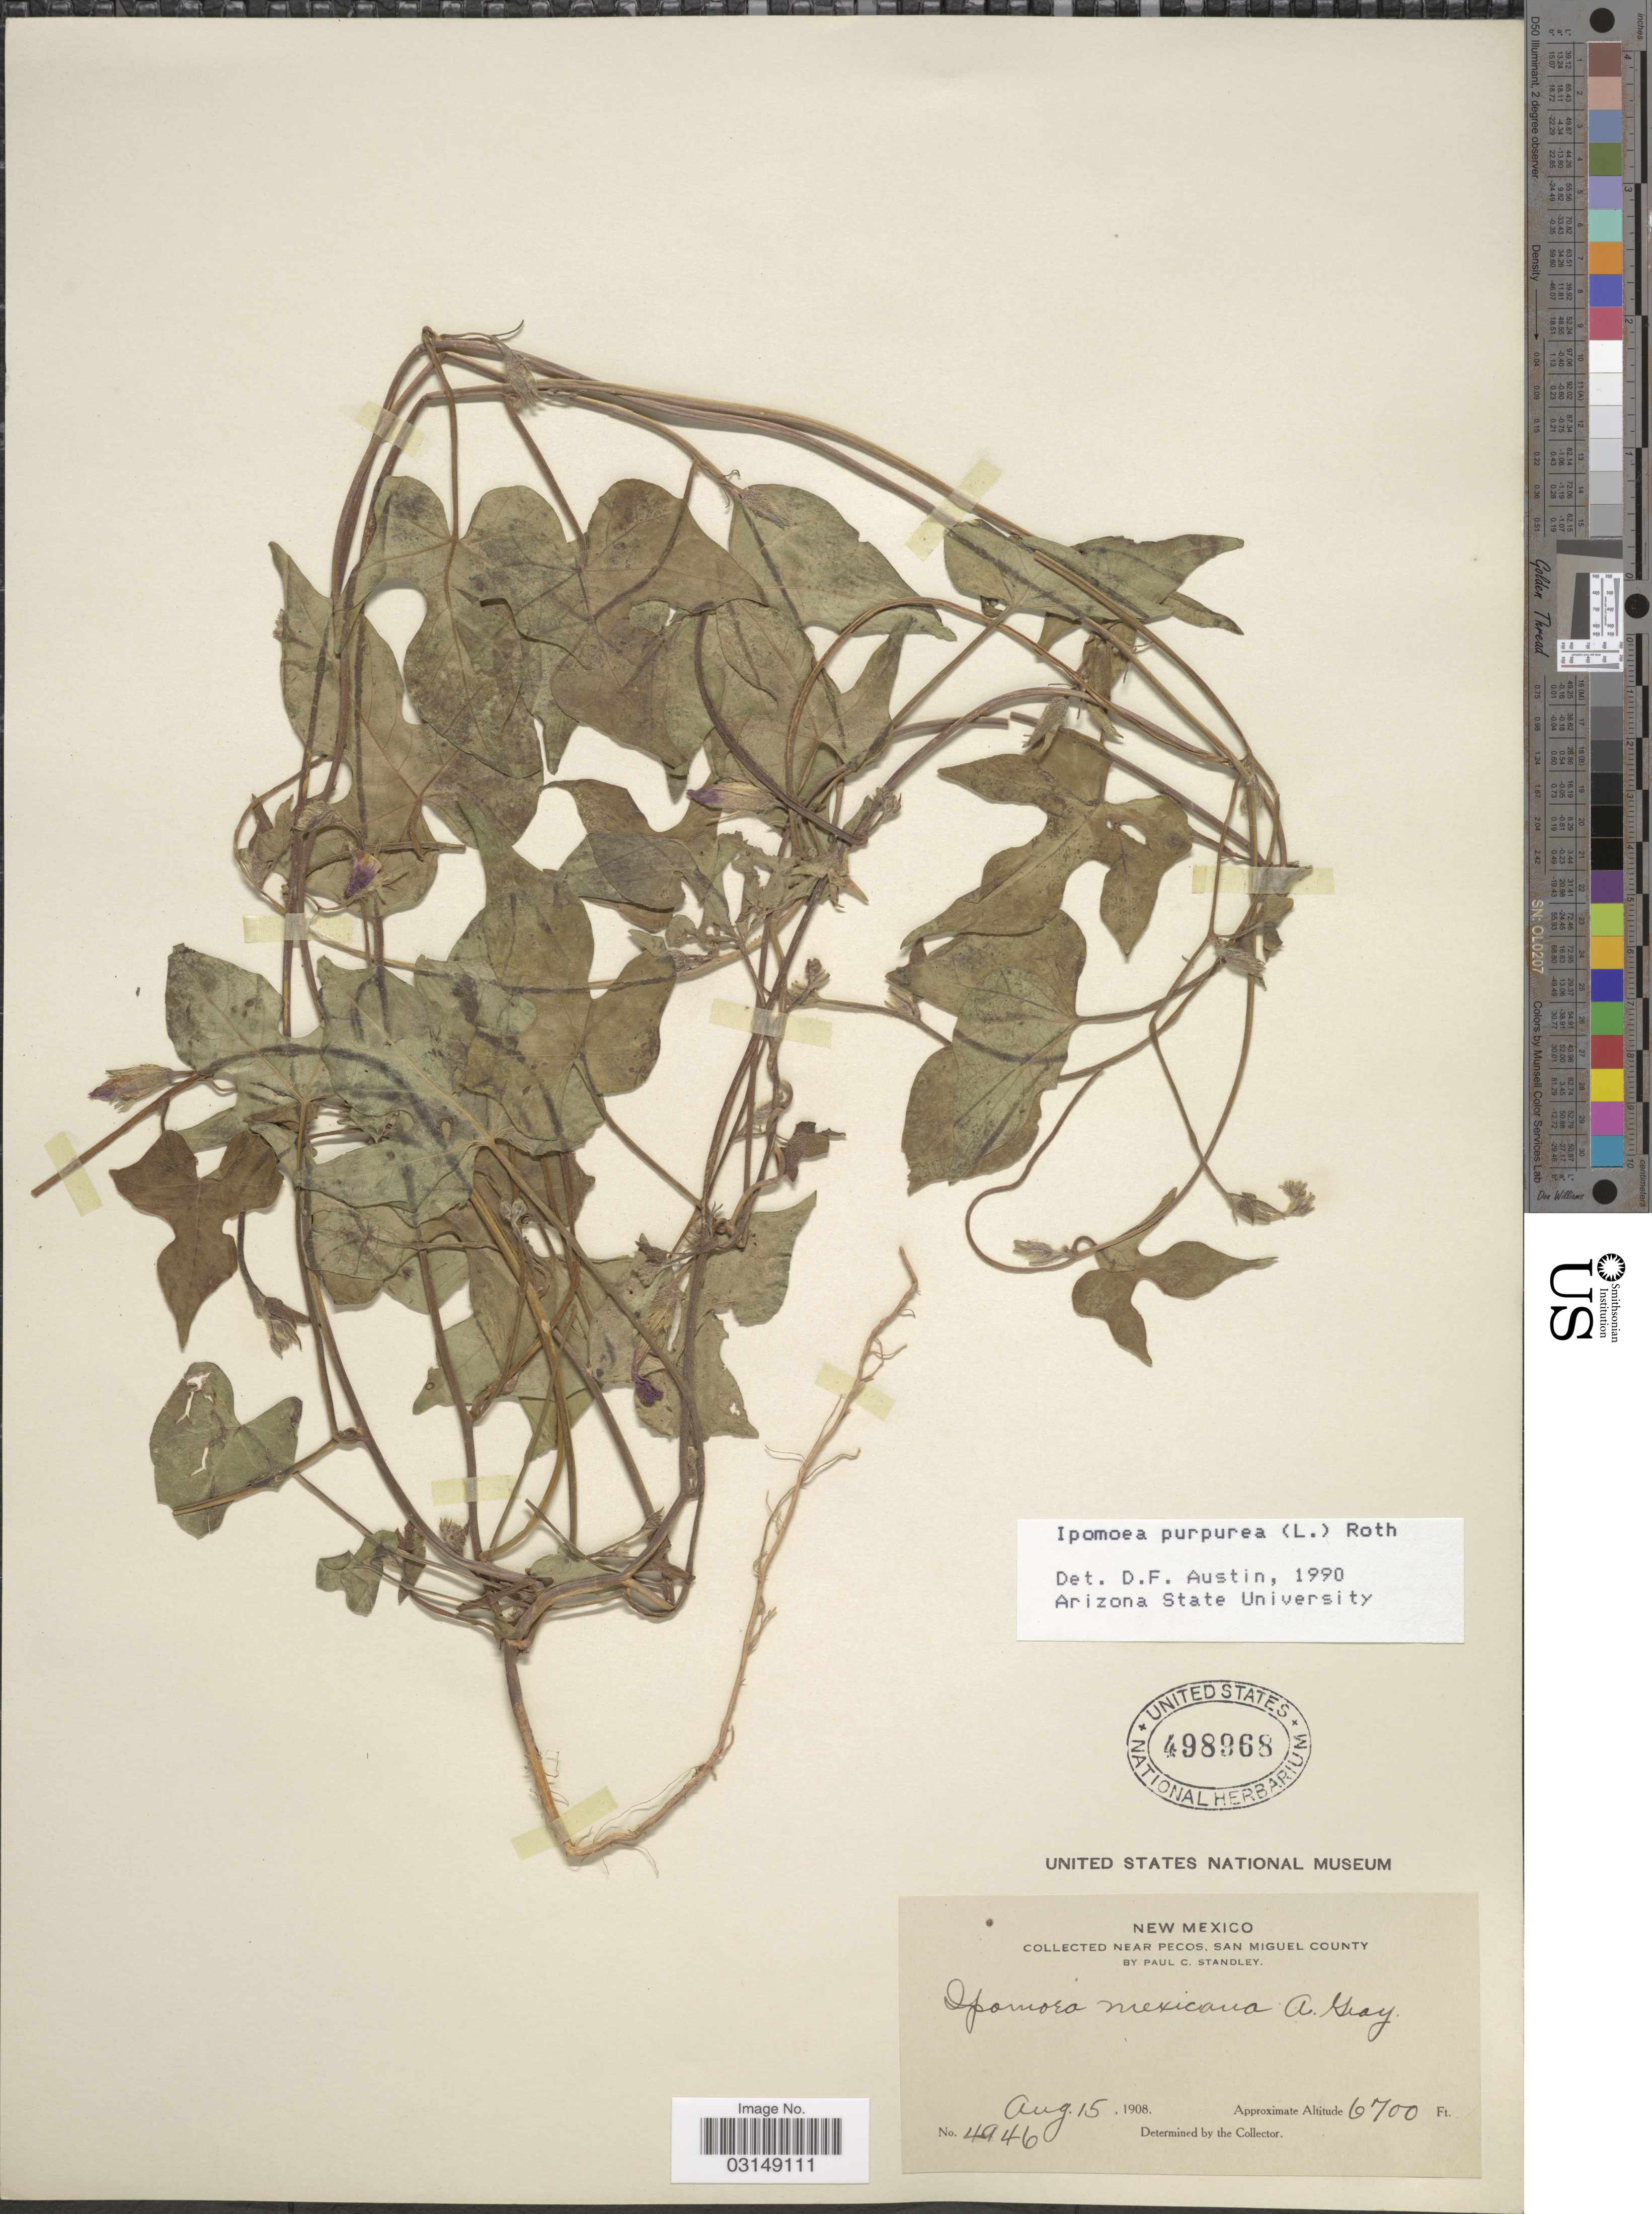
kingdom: Plantae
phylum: Tracheophyta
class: Magnoliopsida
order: Solanales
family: Convolvulaceae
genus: Ipomoea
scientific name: Ipomoea purpurea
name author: (L.) Roth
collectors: P. C. Standley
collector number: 4946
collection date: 1908-08-15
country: United States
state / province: New Mexico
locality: Near Pecos, San Miguel County.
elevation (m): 2042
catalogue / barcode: US 498968